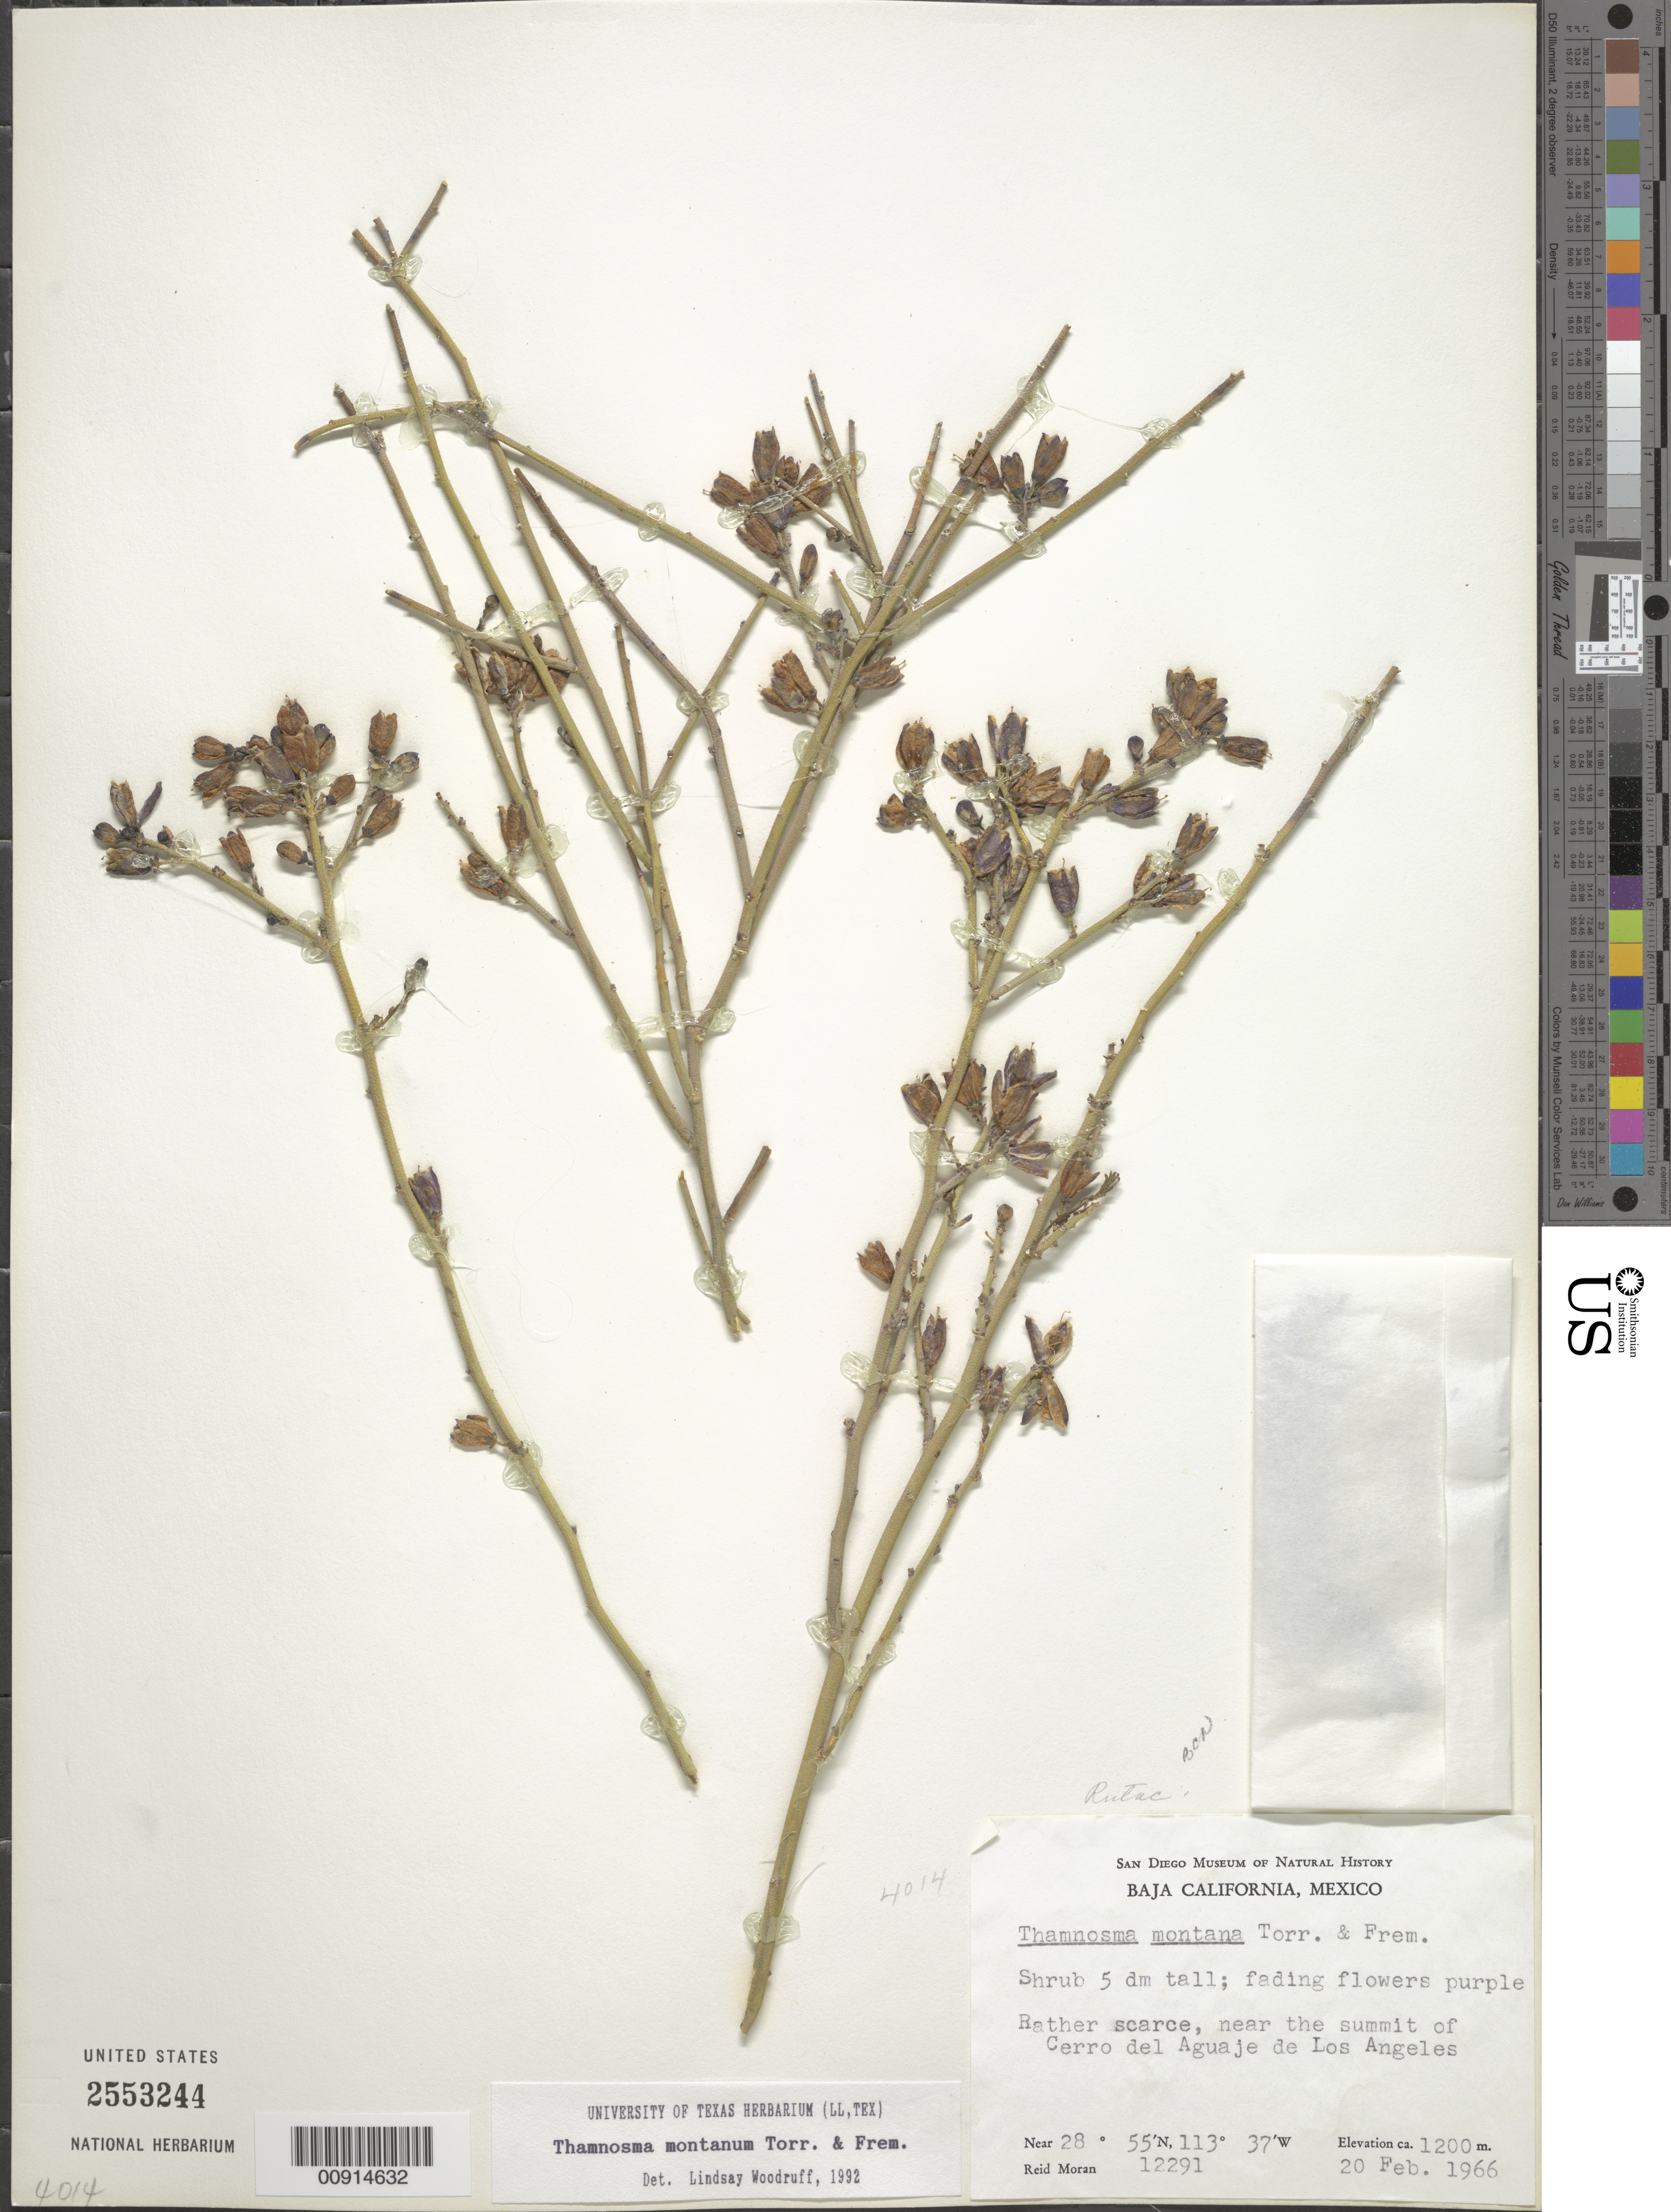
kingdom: Plantae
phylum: Tracheophyta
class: Magnoliopsida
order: Sapindales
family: Rutaceae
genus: Thamnosma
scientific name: Thamnosma montana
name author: Torr. & Frém.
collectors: R. V. Moran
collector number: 12291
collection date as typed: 20 Feb 1966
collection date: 1966-02-20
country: Mexico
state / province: Baja California Norte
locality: Near the summit of Cerro del Aguaje de Los Angeles, Baja California.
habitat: Near the summit of Cerro.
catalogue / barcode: US 2553244